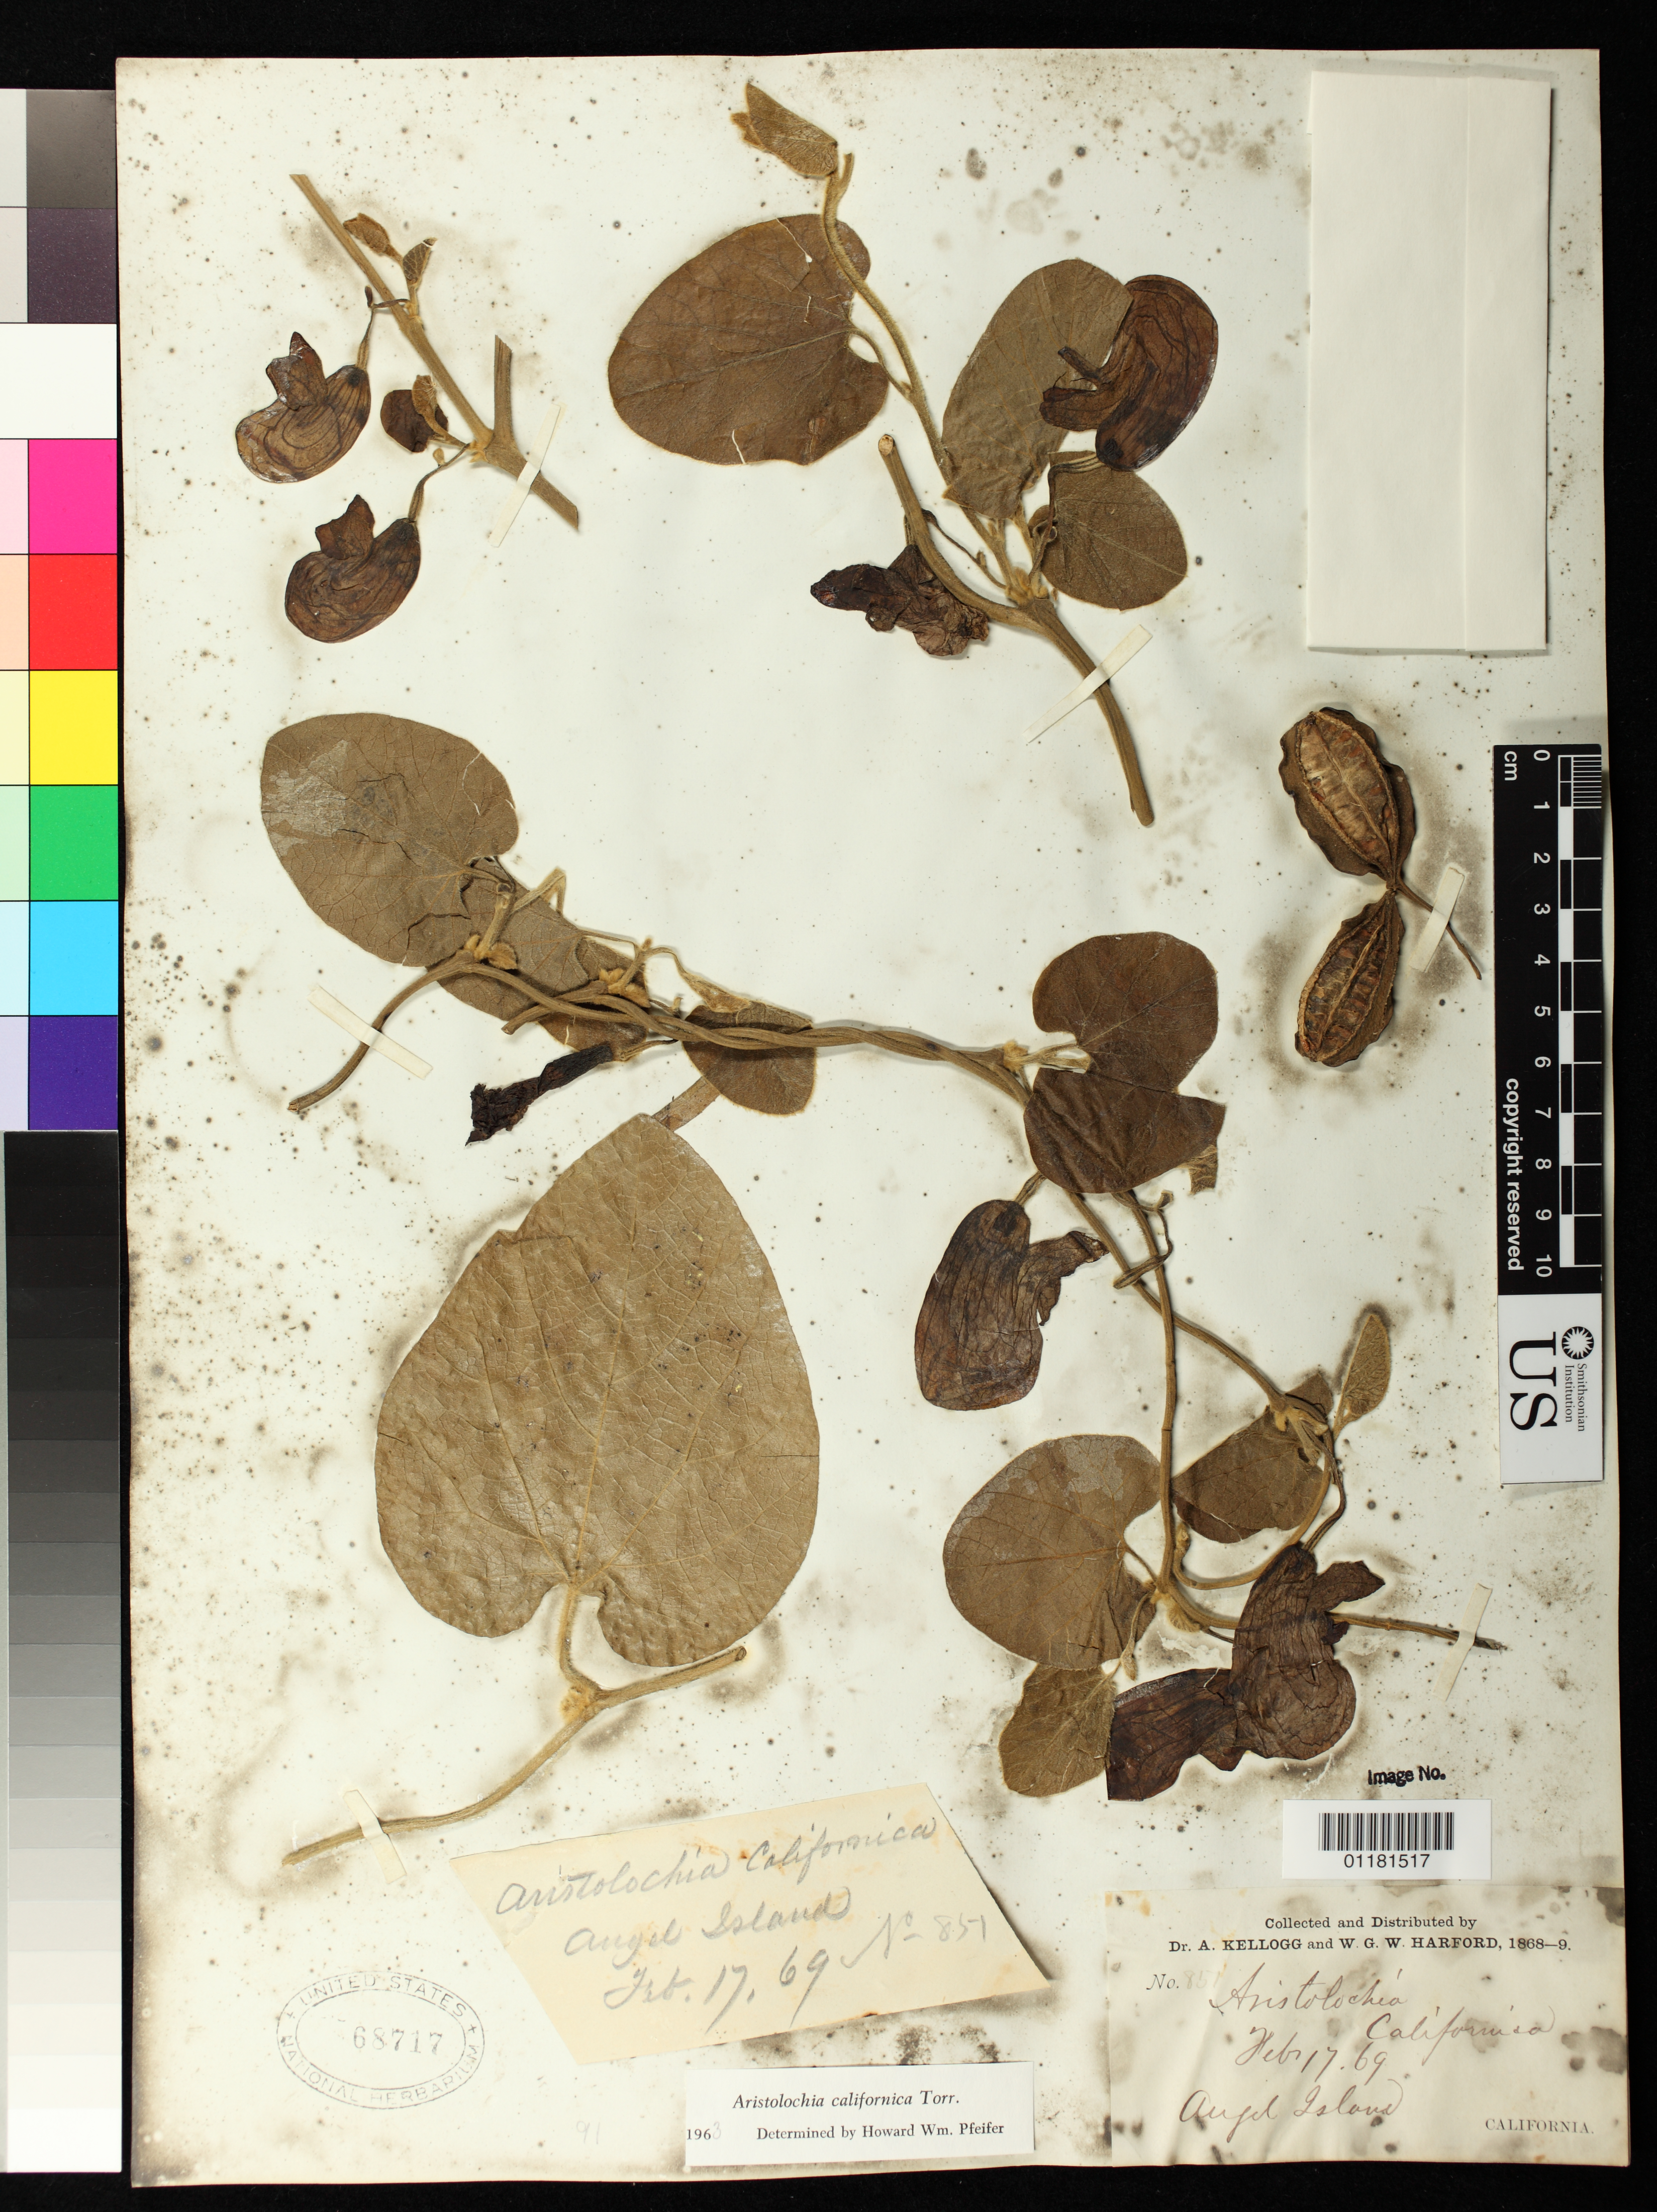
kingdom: Plantae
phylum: Tracheophyta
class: Magnoliopsida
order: Piperales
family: Aristolochiaceae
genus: Aristolochia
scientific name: Aristolochia californica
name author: Torr.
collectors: A. Kellogg & W. G. W. Harford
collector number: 851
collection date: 1869-02-17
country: United States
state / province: California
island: Angel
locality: Angel Island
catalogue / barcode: US 68717